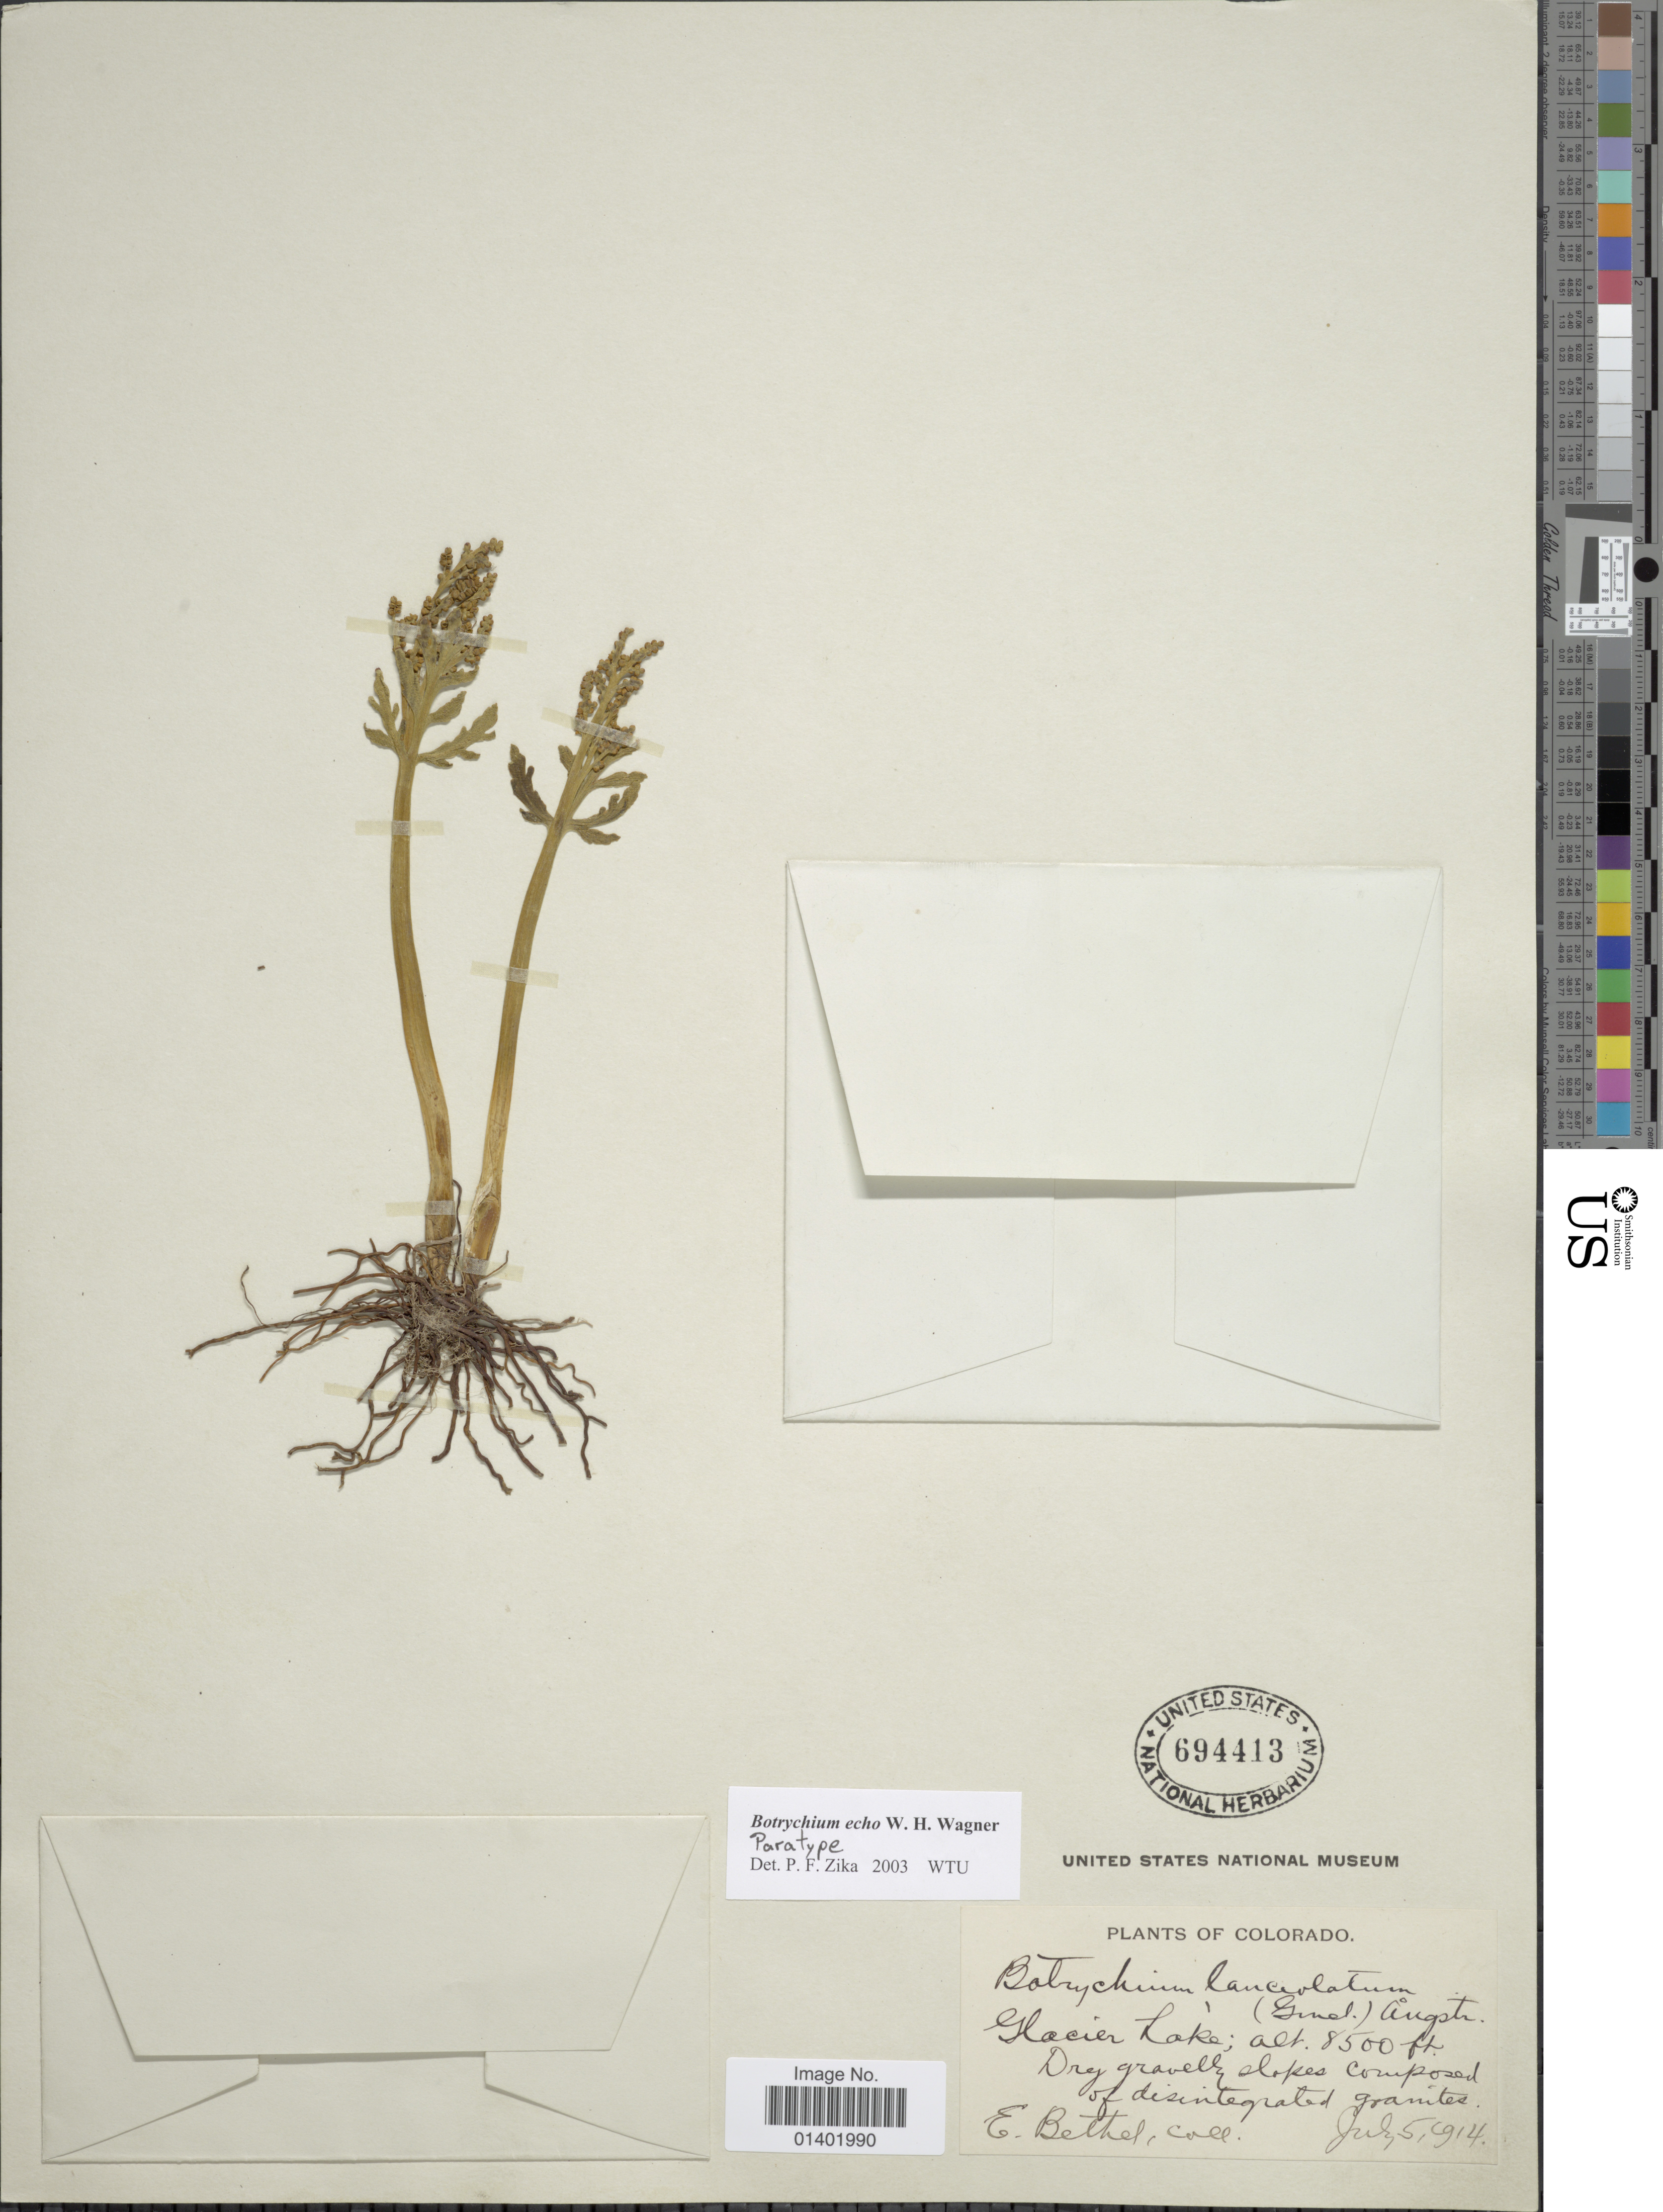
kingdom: Plantae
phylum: Tracheophyta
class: Polypodiopsida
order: Ophioglossales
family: Ophioglossaceae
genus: Botrychium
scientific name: Botrychium echo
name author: W.H. Wagner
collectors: E. Bethel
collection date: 1914-07-05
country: United States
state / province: Colorado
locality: Glacier Lake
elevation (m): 2591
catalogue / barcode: US 694413